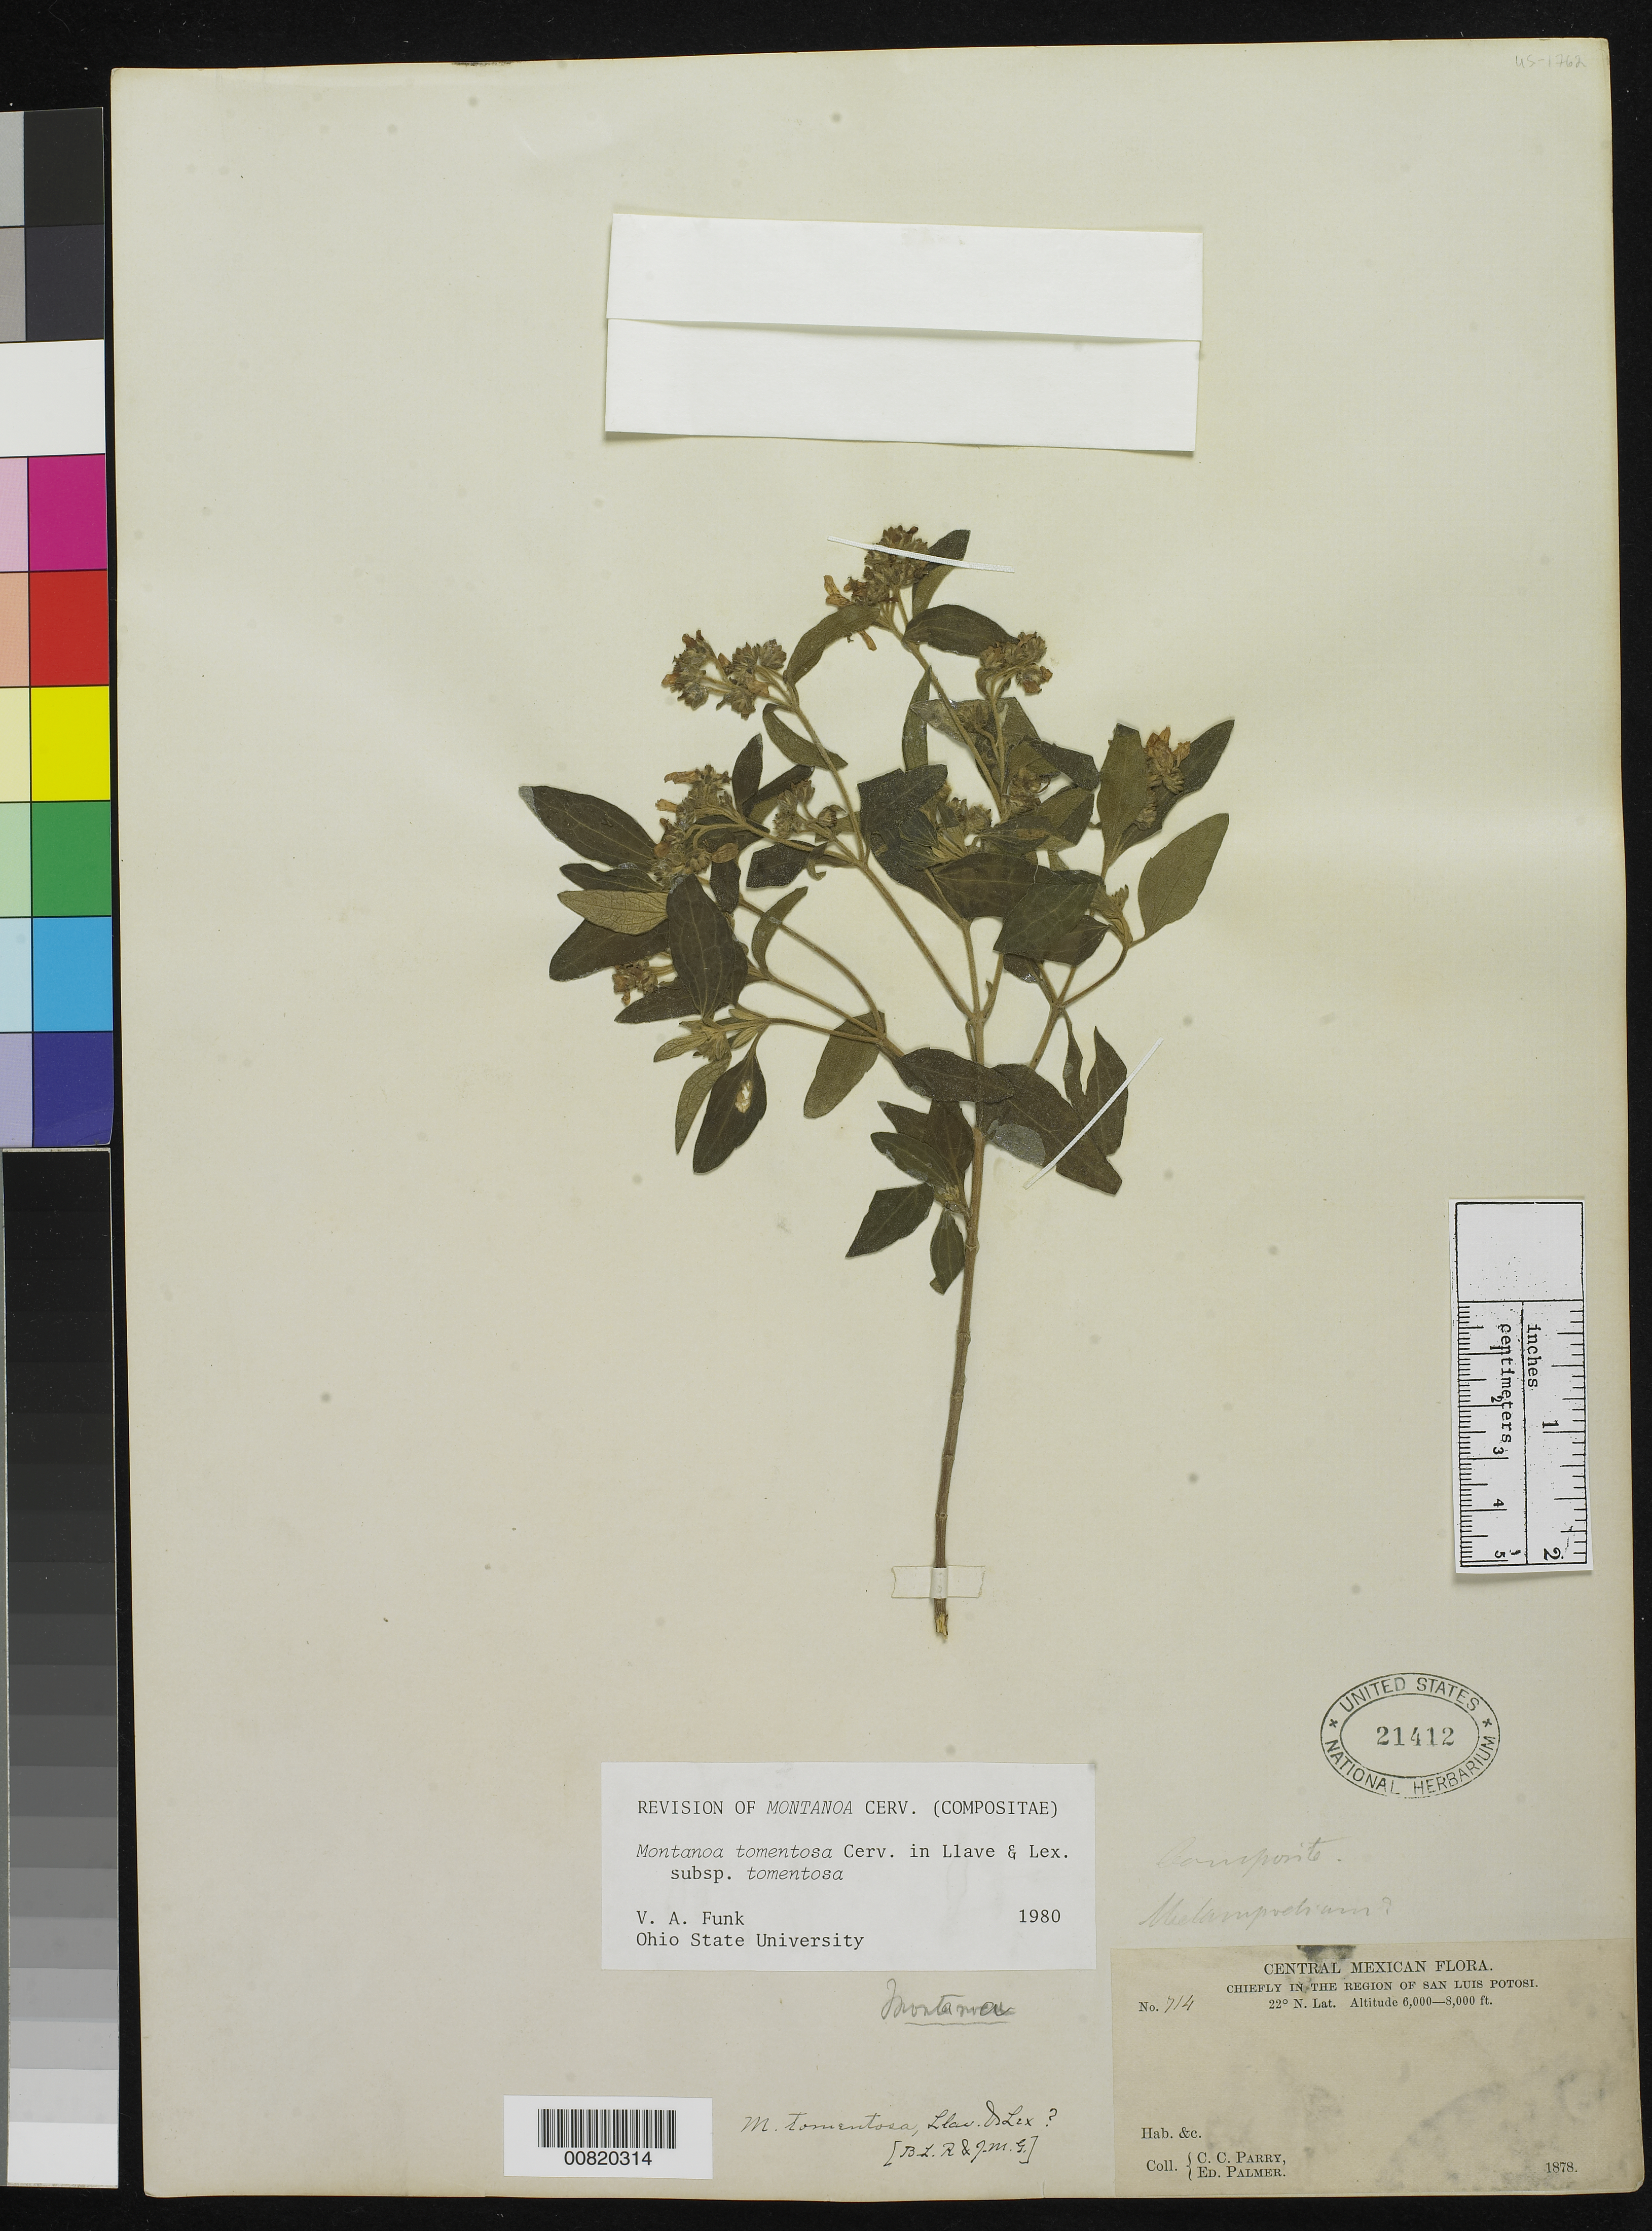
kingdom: Plantae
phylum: Tracheophyta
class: Magnoliopsida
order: Asterales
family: Asteraceae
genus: Montanoa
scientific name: Montanoa tomentosa subsp. tomentosa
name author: Cerv.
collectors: C. C. Parry & E. Palmer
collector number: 714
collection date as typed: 1878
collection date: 1878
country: Mexico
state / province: San Luis Potosí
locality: Chiefly in the region of San Luis Potosí.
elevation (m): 1829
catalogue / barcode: US 21412